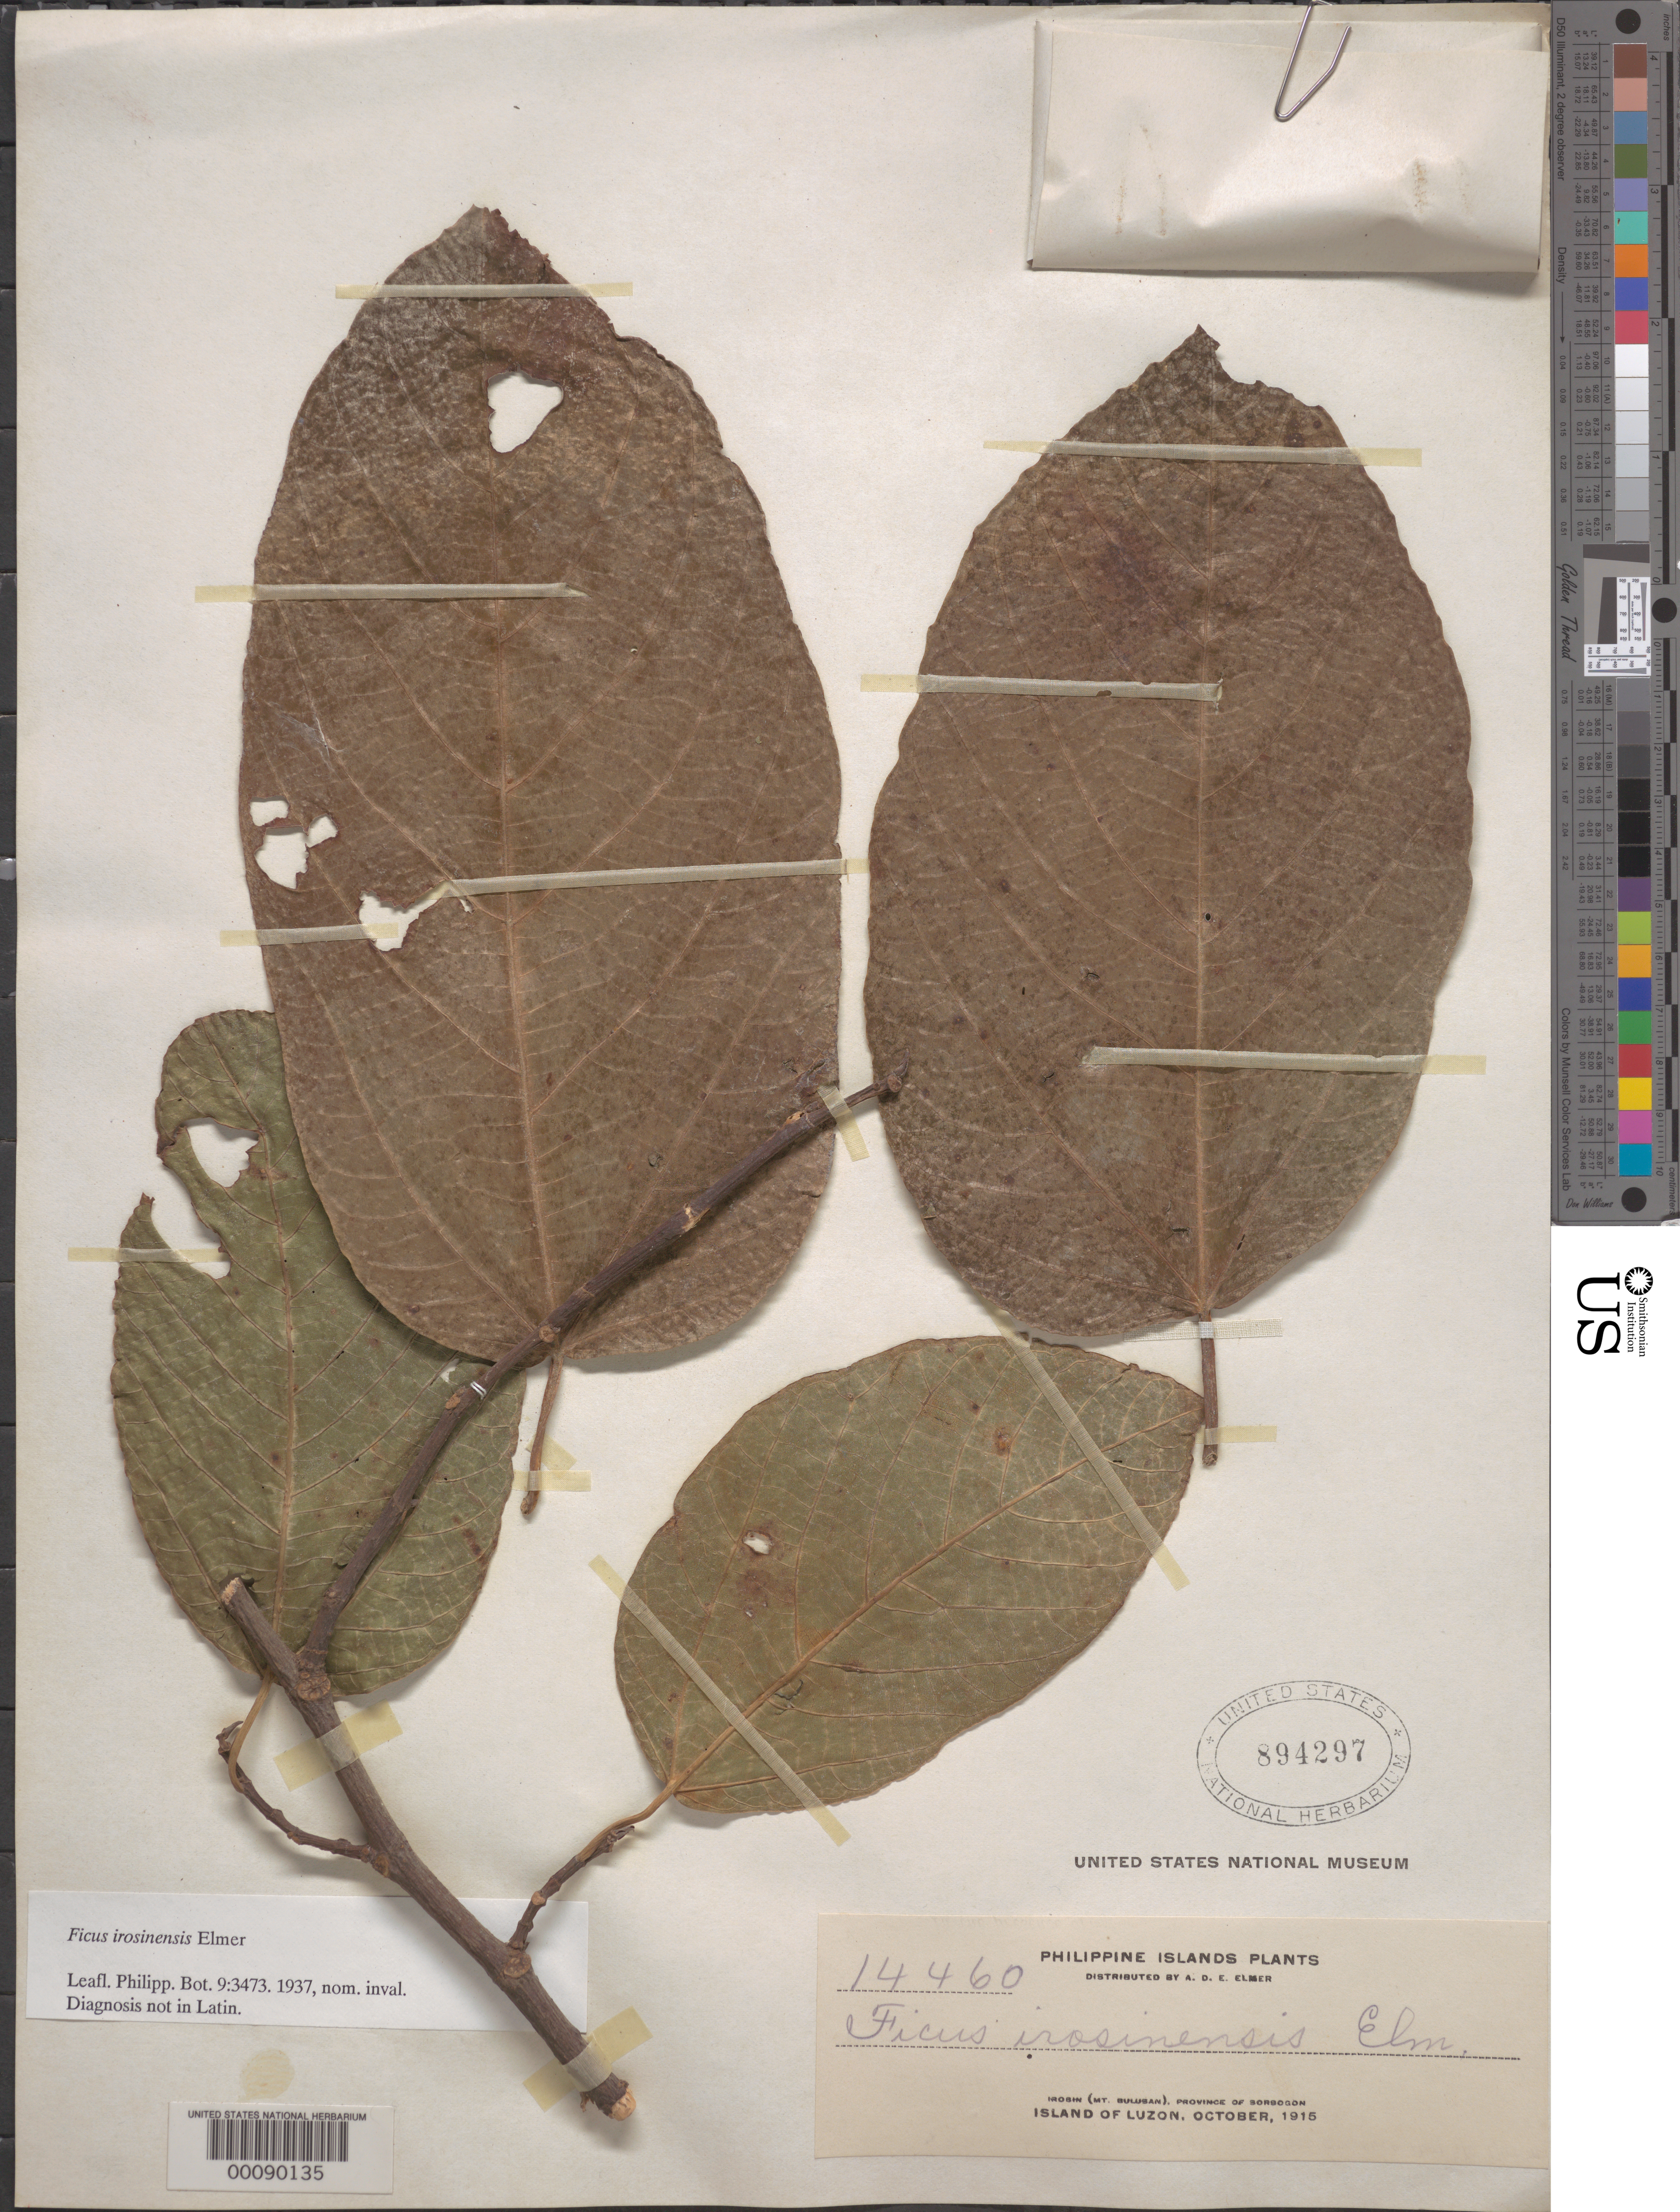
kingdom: Plantae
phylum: Tracheophyta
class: Magnoliopsida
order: Rosales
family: Moraceae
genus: Ficus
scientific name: Ficus irosinensis Elmer, nom. inval.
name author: Elmer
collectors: A. D. E. Elmer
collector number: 14460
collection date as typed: Oct 1915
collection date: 1915-10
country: Philippines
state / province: Bicol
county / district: Sorsogon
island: Luzon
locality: Irosin (Mt. Bulusan)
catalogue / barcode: US 894297